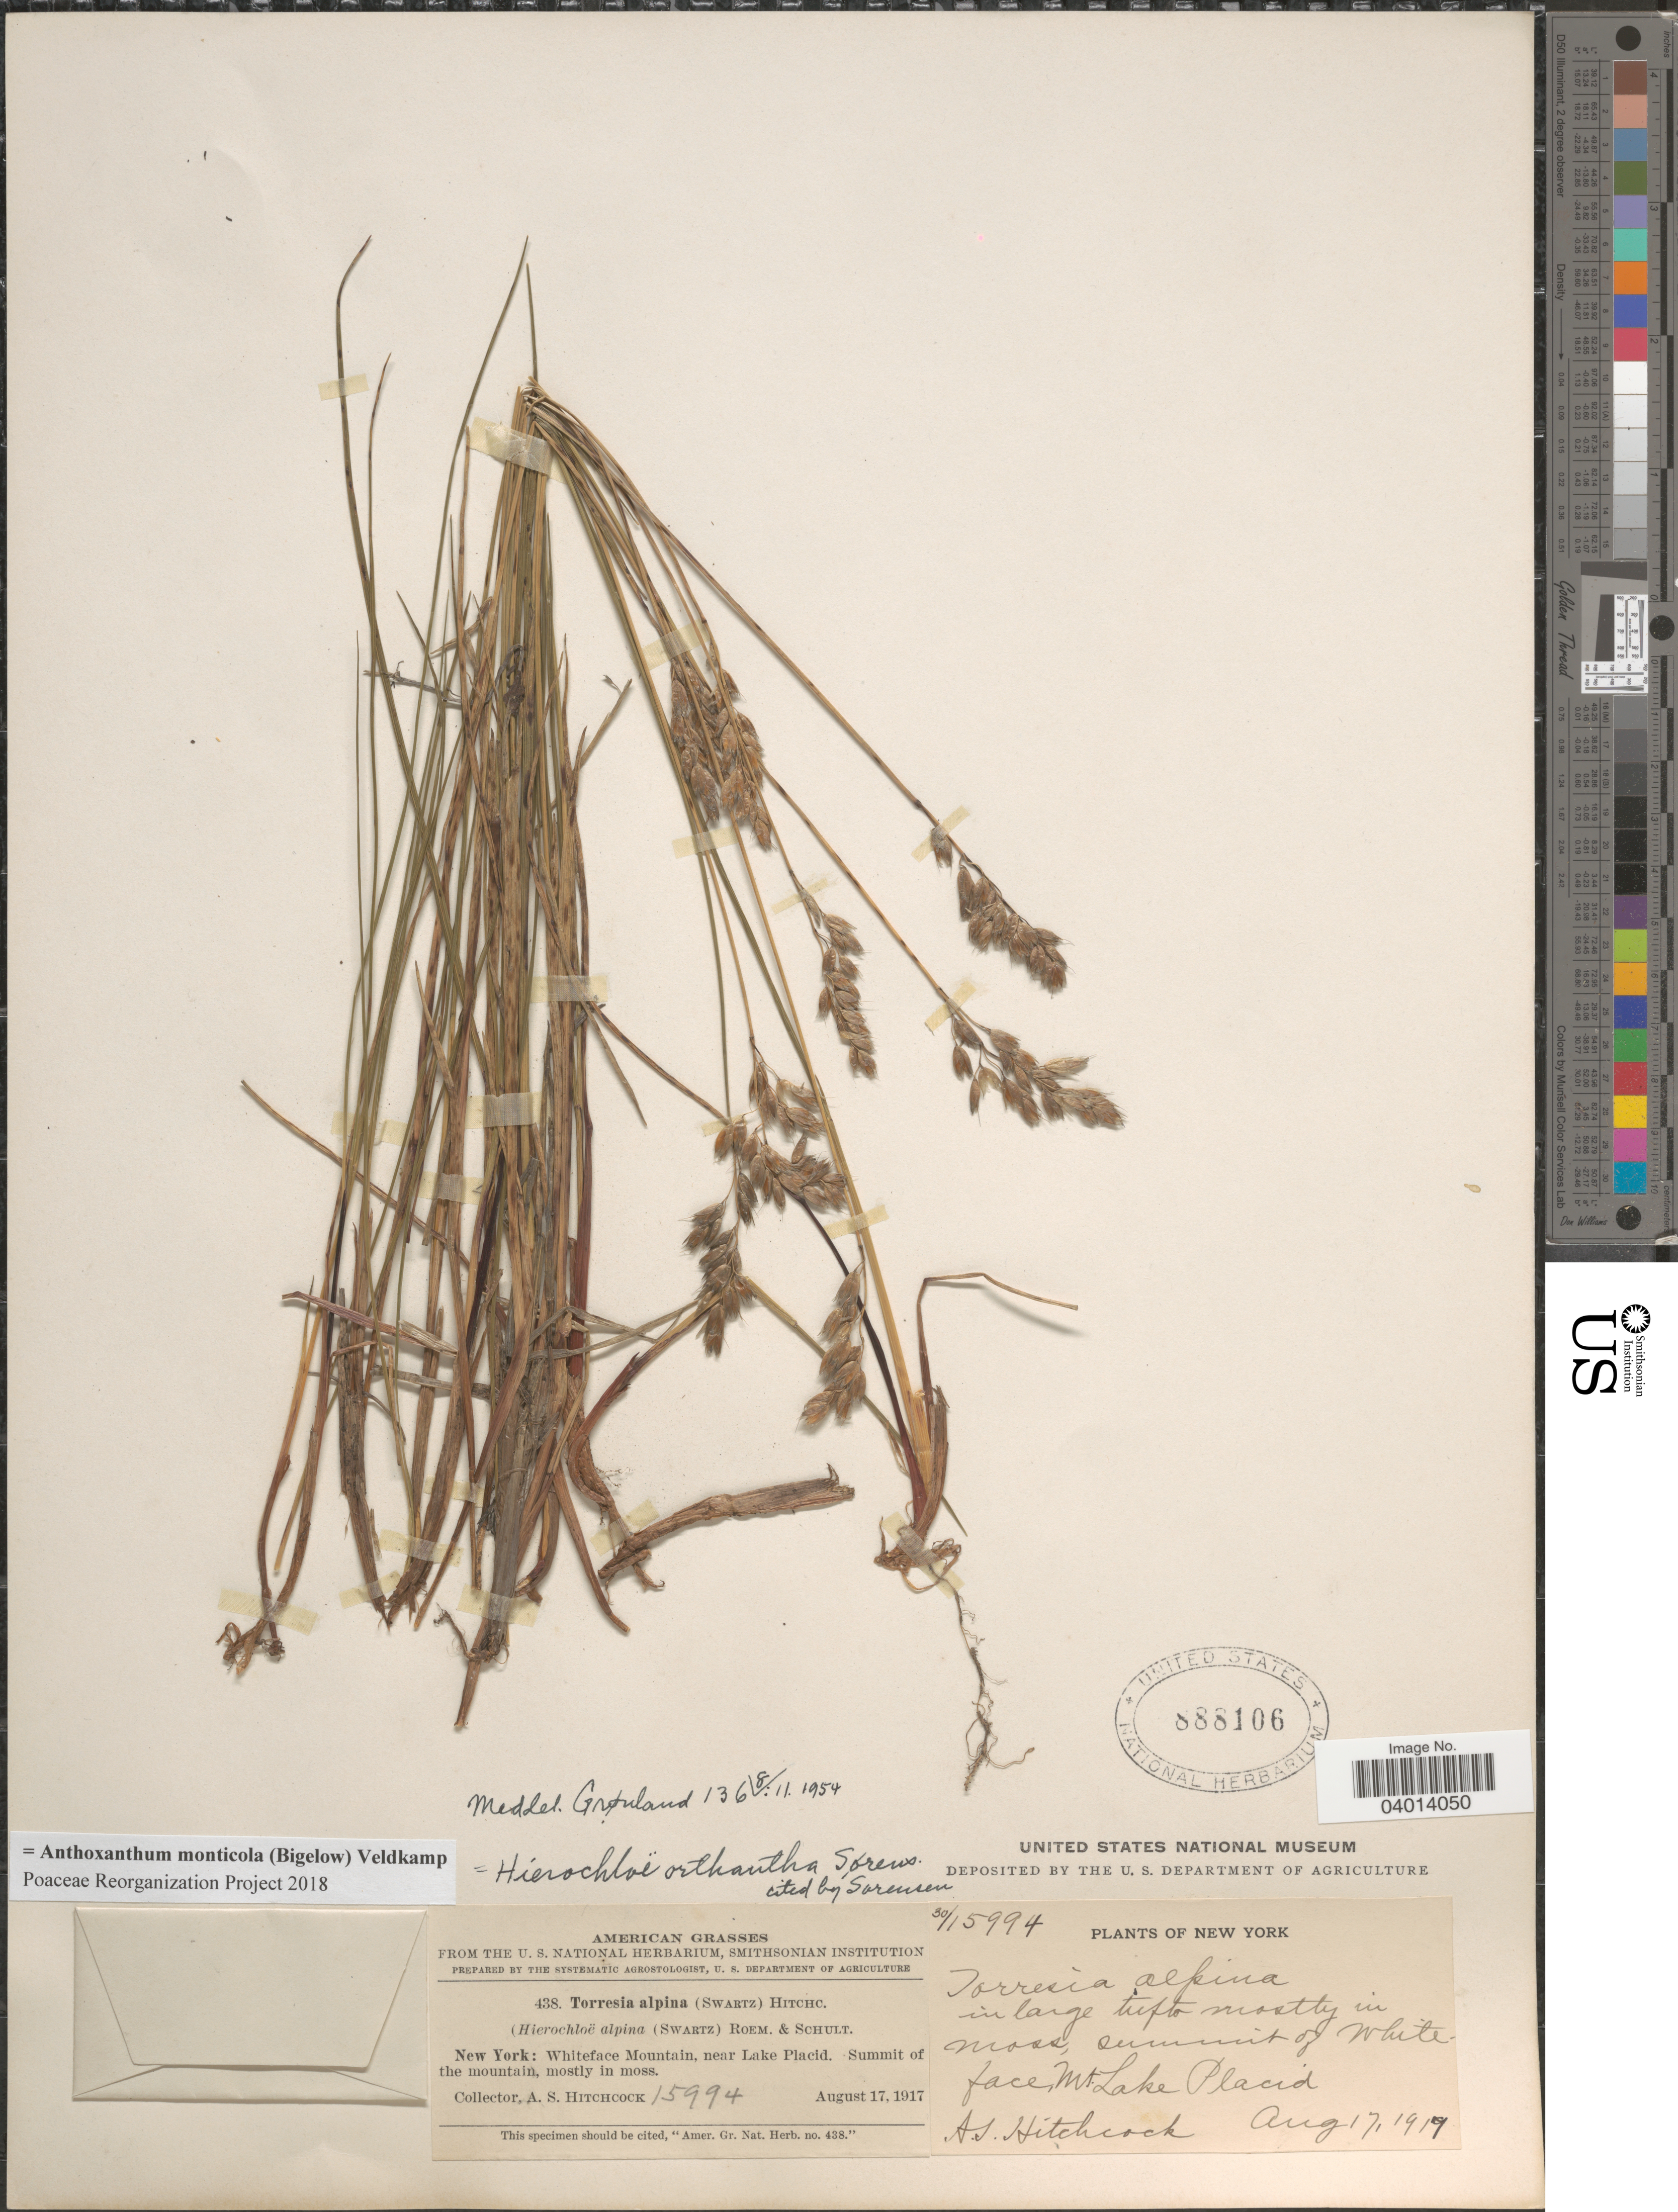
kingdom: Plantae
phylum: Tracheophyta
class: Liliopsida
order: Poales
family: Poaceae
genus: Anthoxanthum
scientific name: Anthoxanthum monticola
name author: (Bigelow) Veldkamp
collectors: A. S. Hitchcock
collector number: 15994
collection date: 1917-08-17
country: United States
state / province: New York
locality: Whiteface Mountain, near Lake Placid. Summit of the mountain, mostly in moss.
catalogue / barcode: US 888106